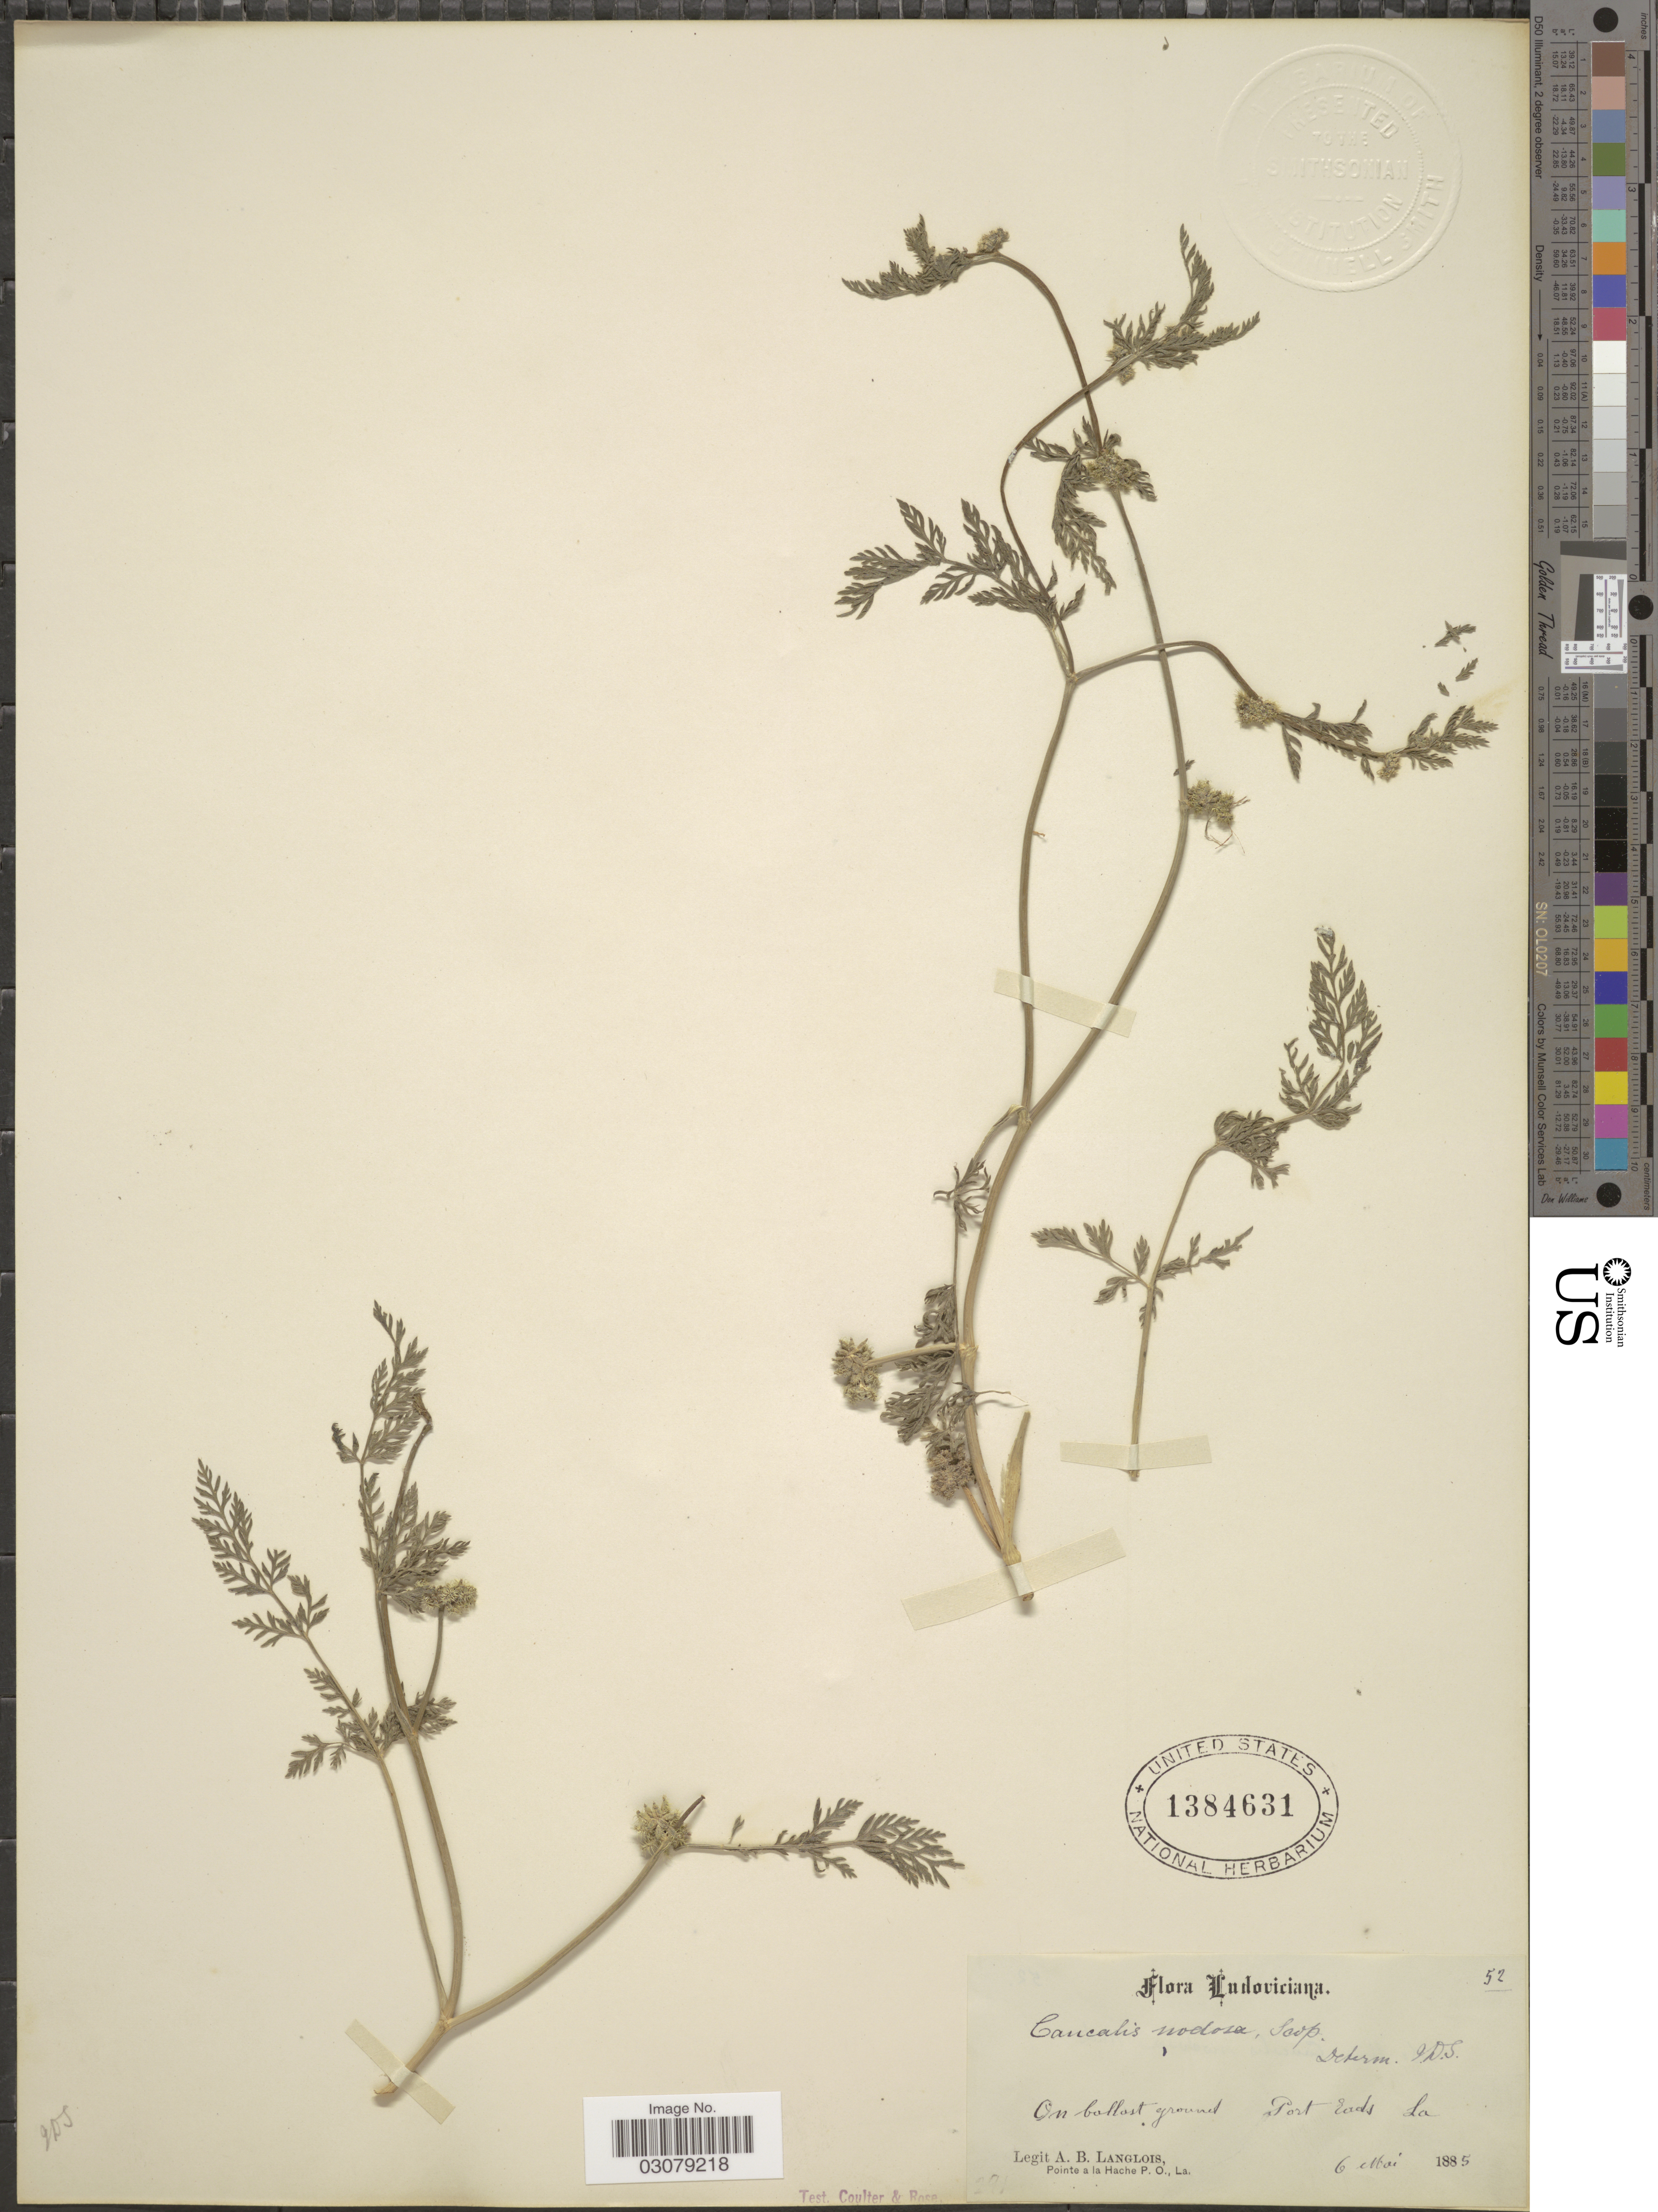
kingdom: Plantae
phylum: Tracheophyta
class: Magnoliopsida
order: Apiales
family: Apiaceae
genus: Torilis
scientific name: Torilis nodosa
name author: (L.) Gaertn.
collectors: A. Langlois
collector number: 52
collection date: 1885-05-06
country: United States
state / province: Louisiana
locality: On ballast ground, Port Eads.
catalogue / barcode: US 1384631